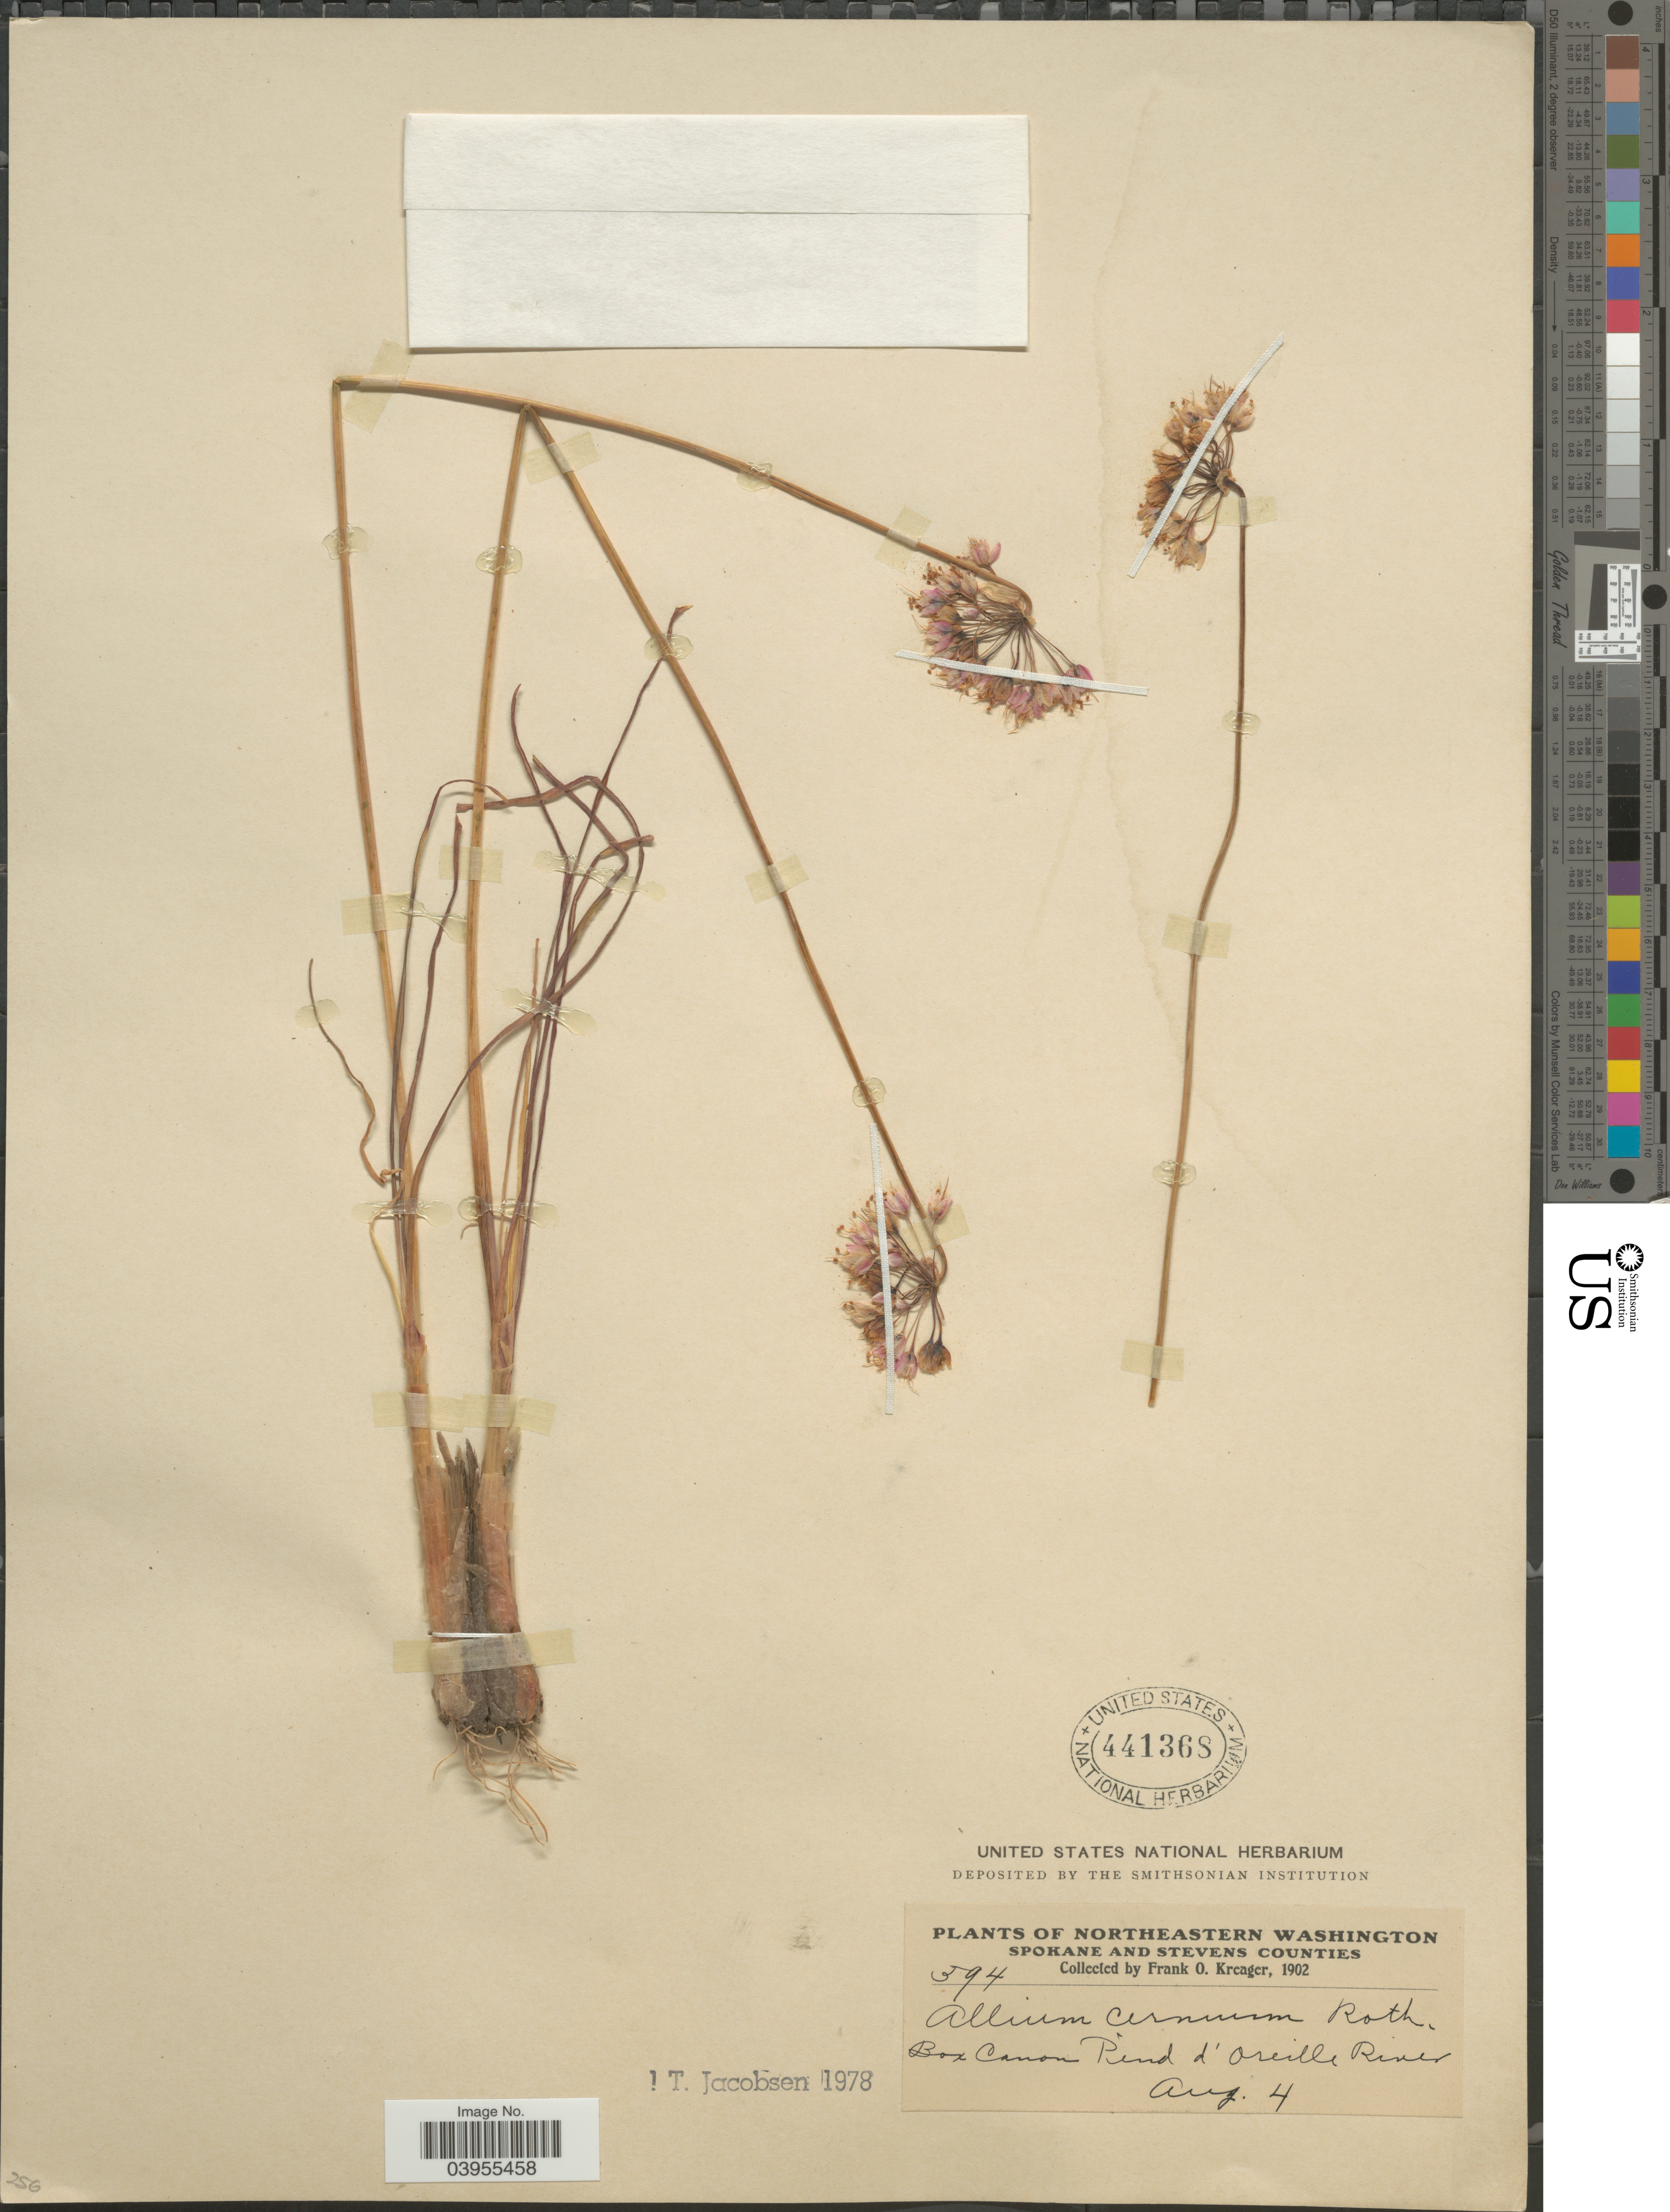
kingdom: Plantae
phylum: Tracheophyta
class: Liliopsida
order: Asparagales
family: Amaryllidaceae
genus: Allium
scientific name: Allium cernuum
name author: Roth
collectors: F. Kreager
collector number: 594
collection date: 1902-08-04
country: United States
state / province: Washington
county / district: Spokane / Stevens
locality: Northeastern Washington. Spokane and Stevens Counties. Box Canon Pind d'Oreille River.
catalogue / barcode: US 441368